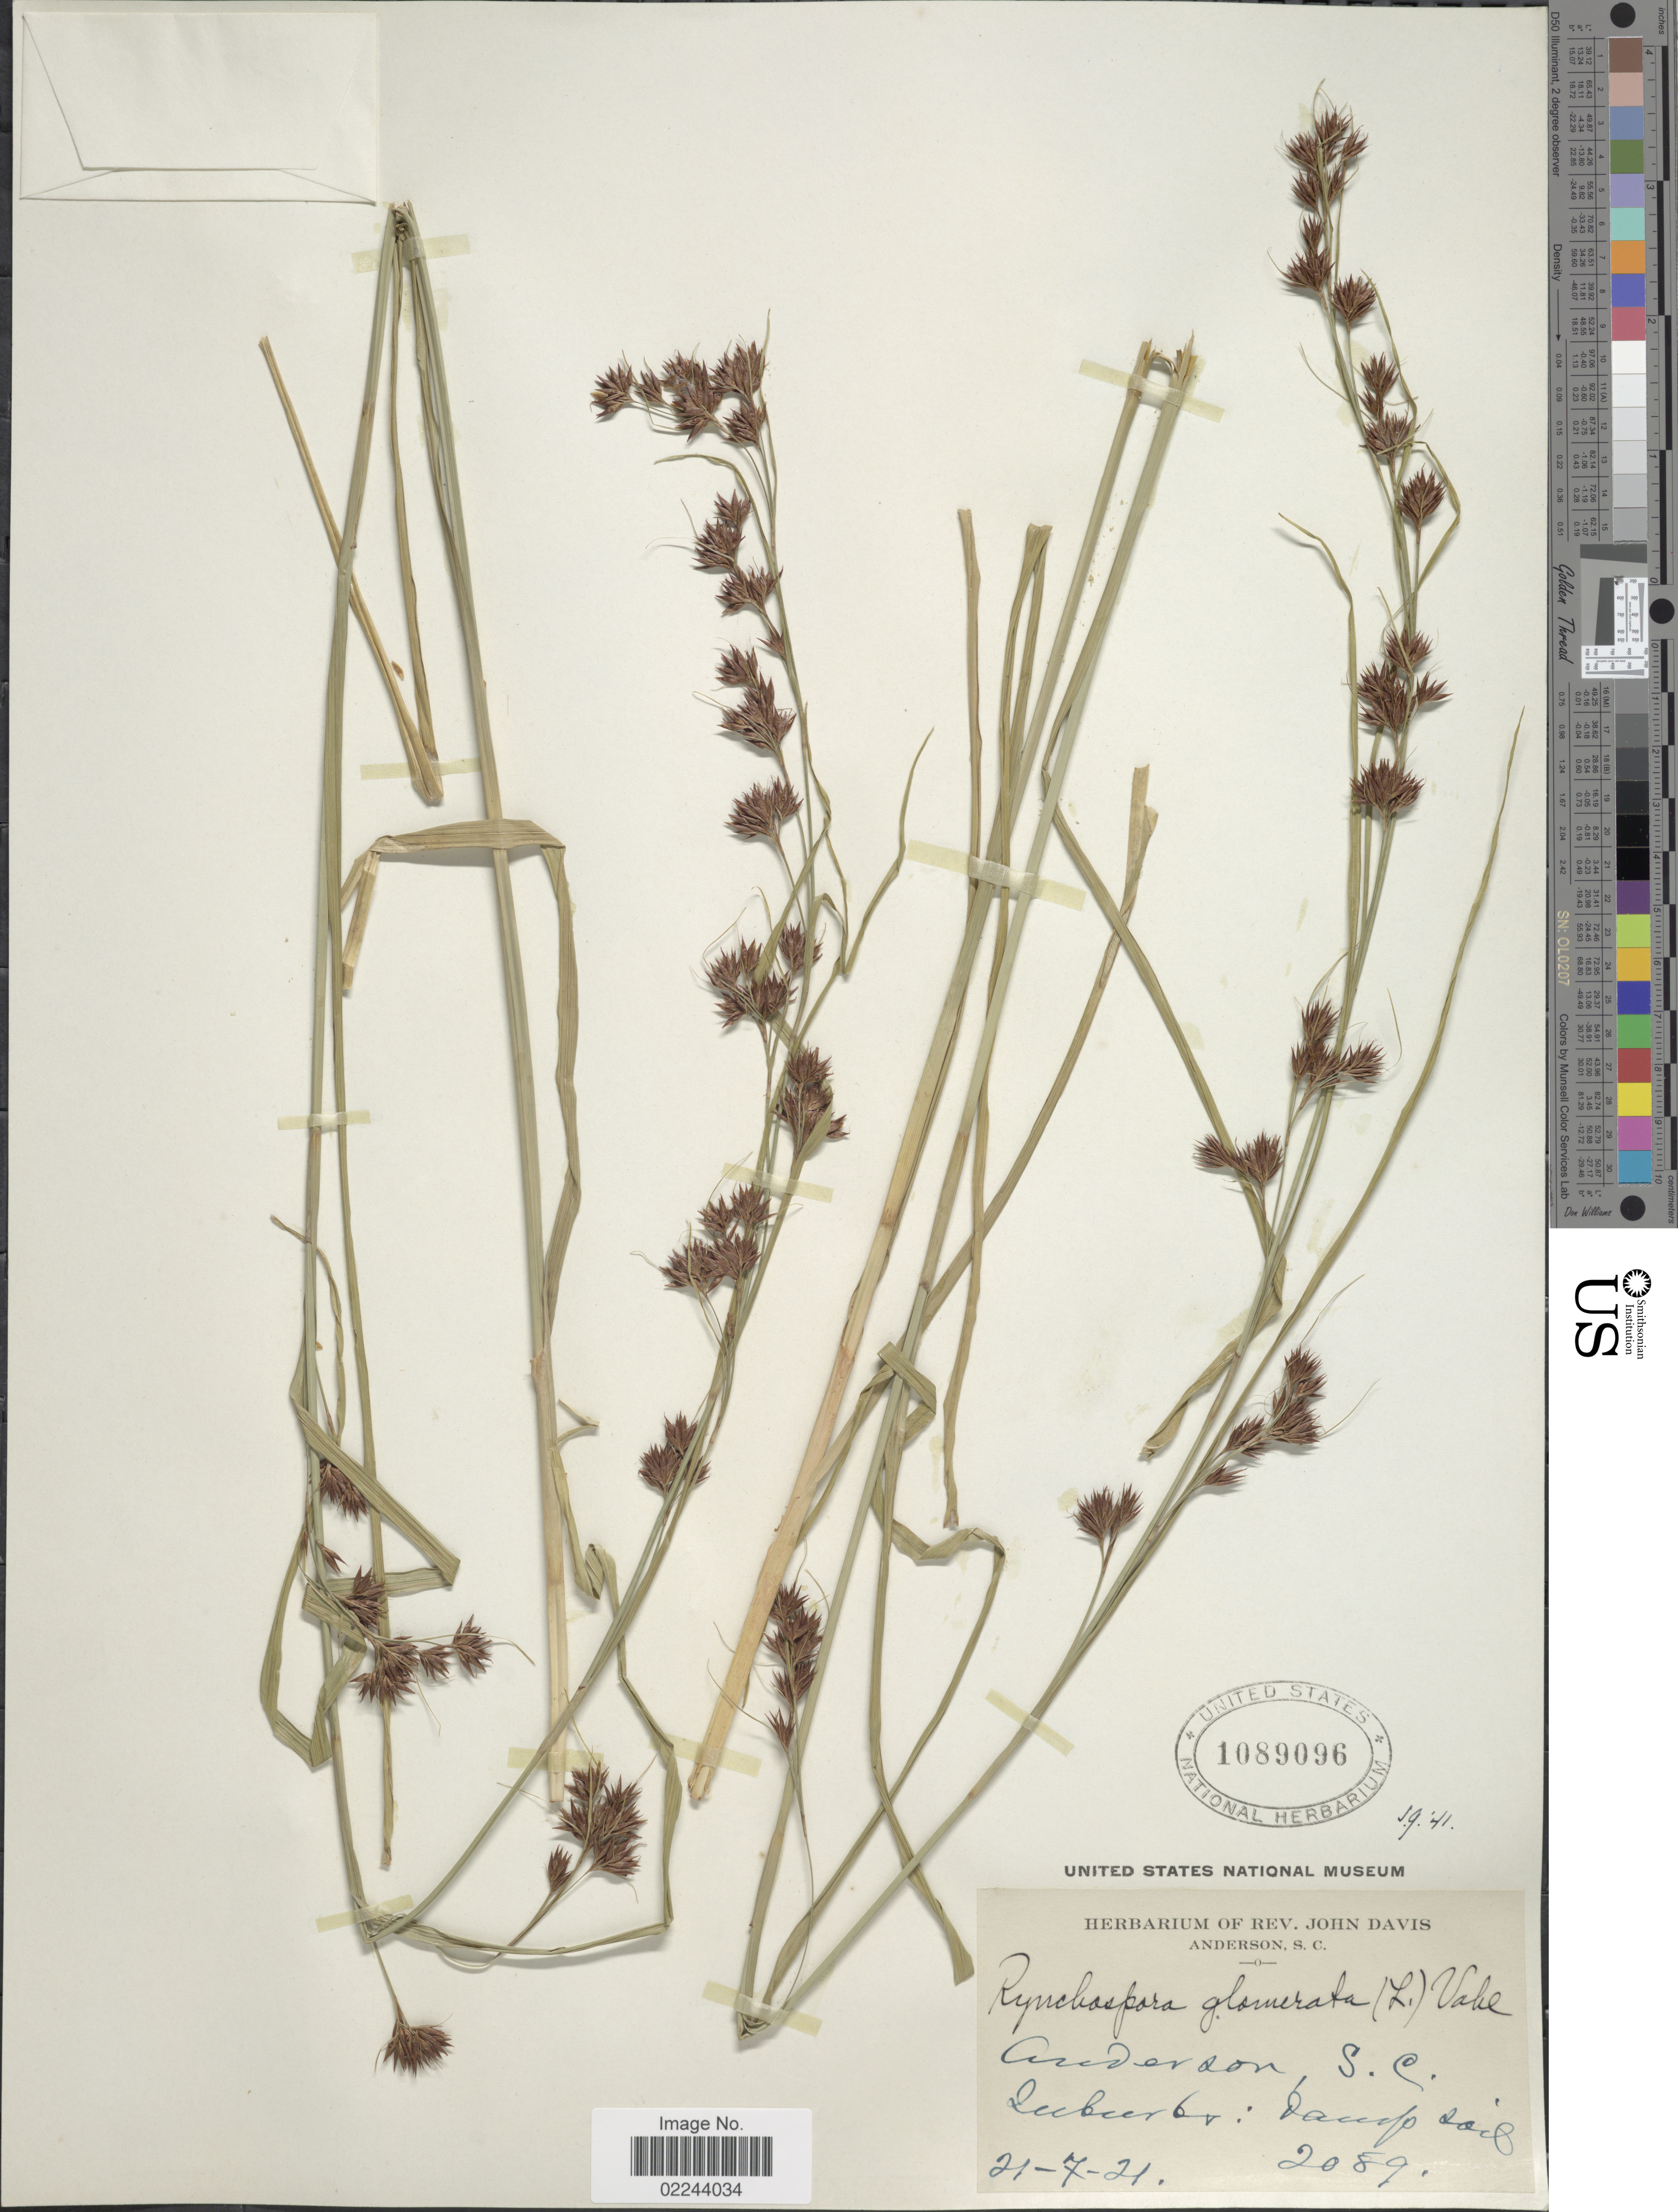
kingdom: Plantae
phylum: Tracheophyta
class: Liliopsida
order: Poales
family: Cyperaceae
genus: Rhynchospora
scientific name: Rhynchospora glomerata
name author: (L.) Vahl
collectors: ex herb. Rev. John Davis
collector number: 2089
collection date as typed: Transcribed d/m/y: 21/7/21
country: United States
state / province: South Carolina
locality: Anderson, S.C.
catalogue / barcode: US 1089096